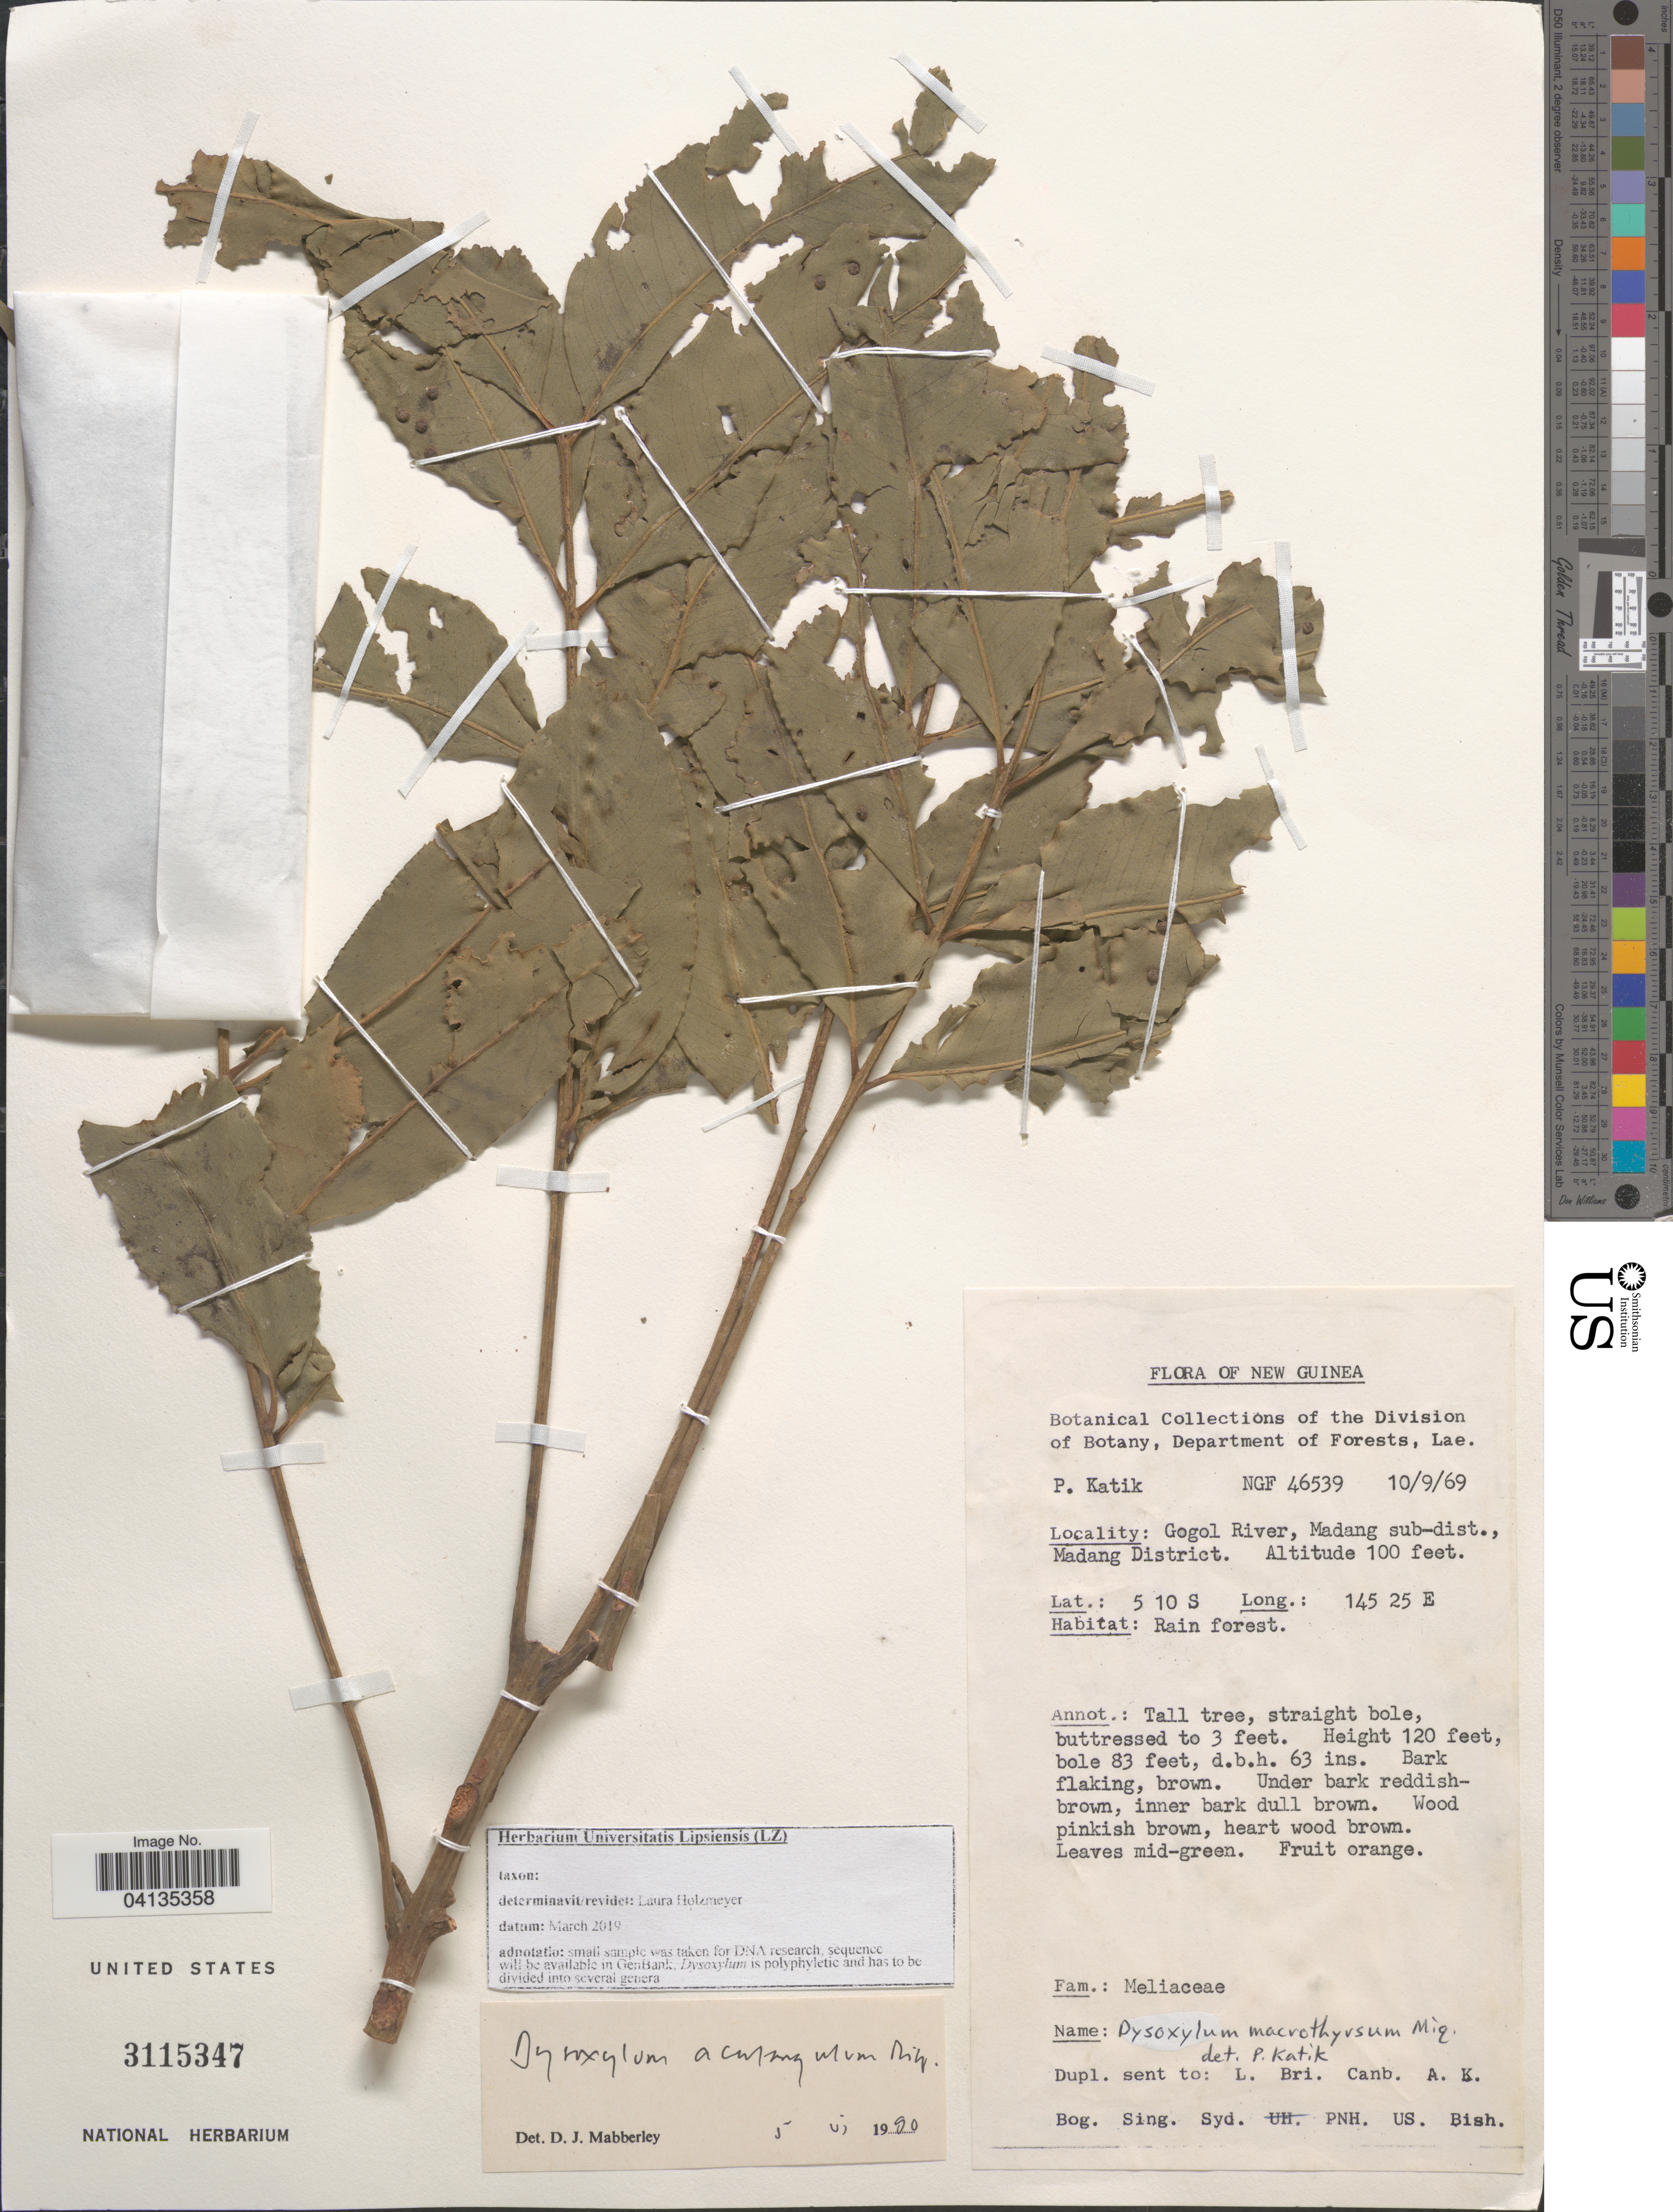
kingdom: Plantae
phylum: Tracheophyta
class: Magnoliopsida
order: Sapindales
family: Meliaceae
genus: Dysoxylum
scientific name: Dysoxylum acutangulum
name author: Miq.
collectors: P. Katik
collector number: NGF46539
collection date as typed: Transcribed d/m/y: 10/9/69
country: Papua New Guinea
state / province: Madang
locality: New Guinea. Gogol River, Madang sub-dist., Madang District.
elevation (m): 30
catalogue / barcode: US 3115347